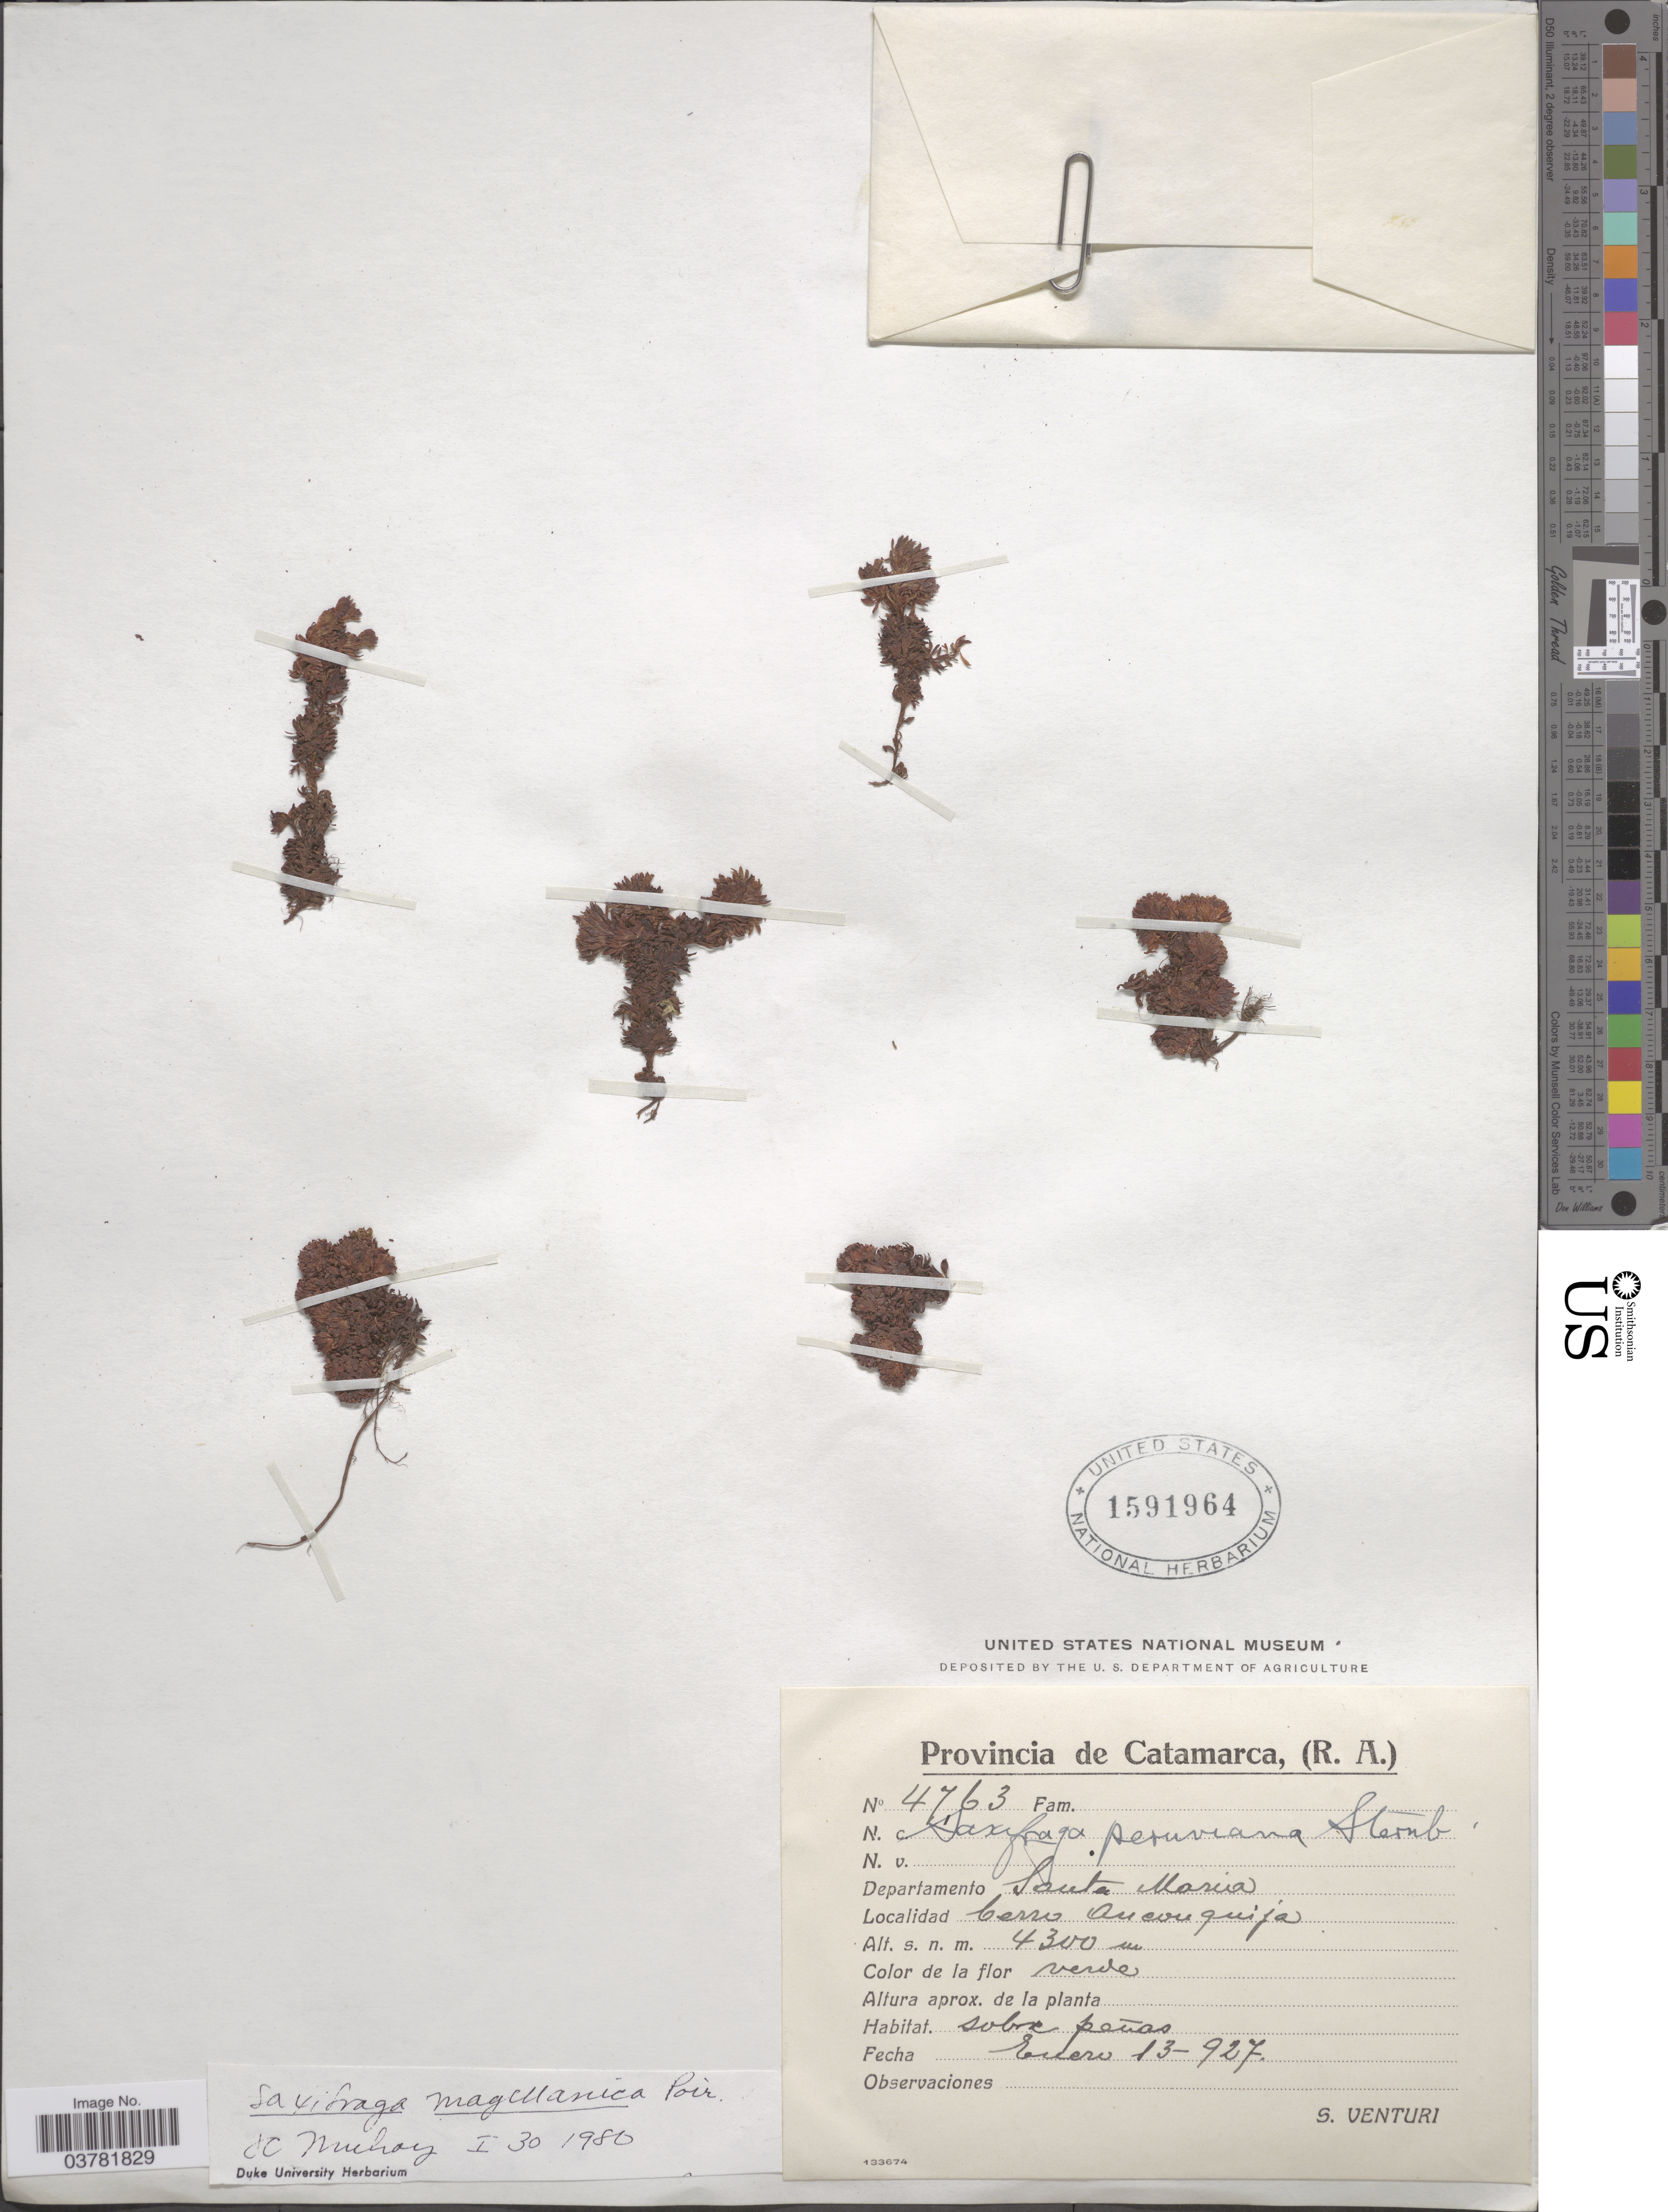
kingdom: Plantae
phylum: Tracheophyta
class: Magnoliopsida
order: Saxifragales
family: Saxifragaceae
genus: Saxifraga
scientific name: Saxifraga magellanica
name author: Poir.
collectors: S. Venturi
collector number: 4763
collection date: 1927-01-13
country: Argentina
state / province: Catamarca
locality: Departamento Santa Maria. Cerro Anconquija.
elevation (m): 4300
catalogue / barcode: US 1591964